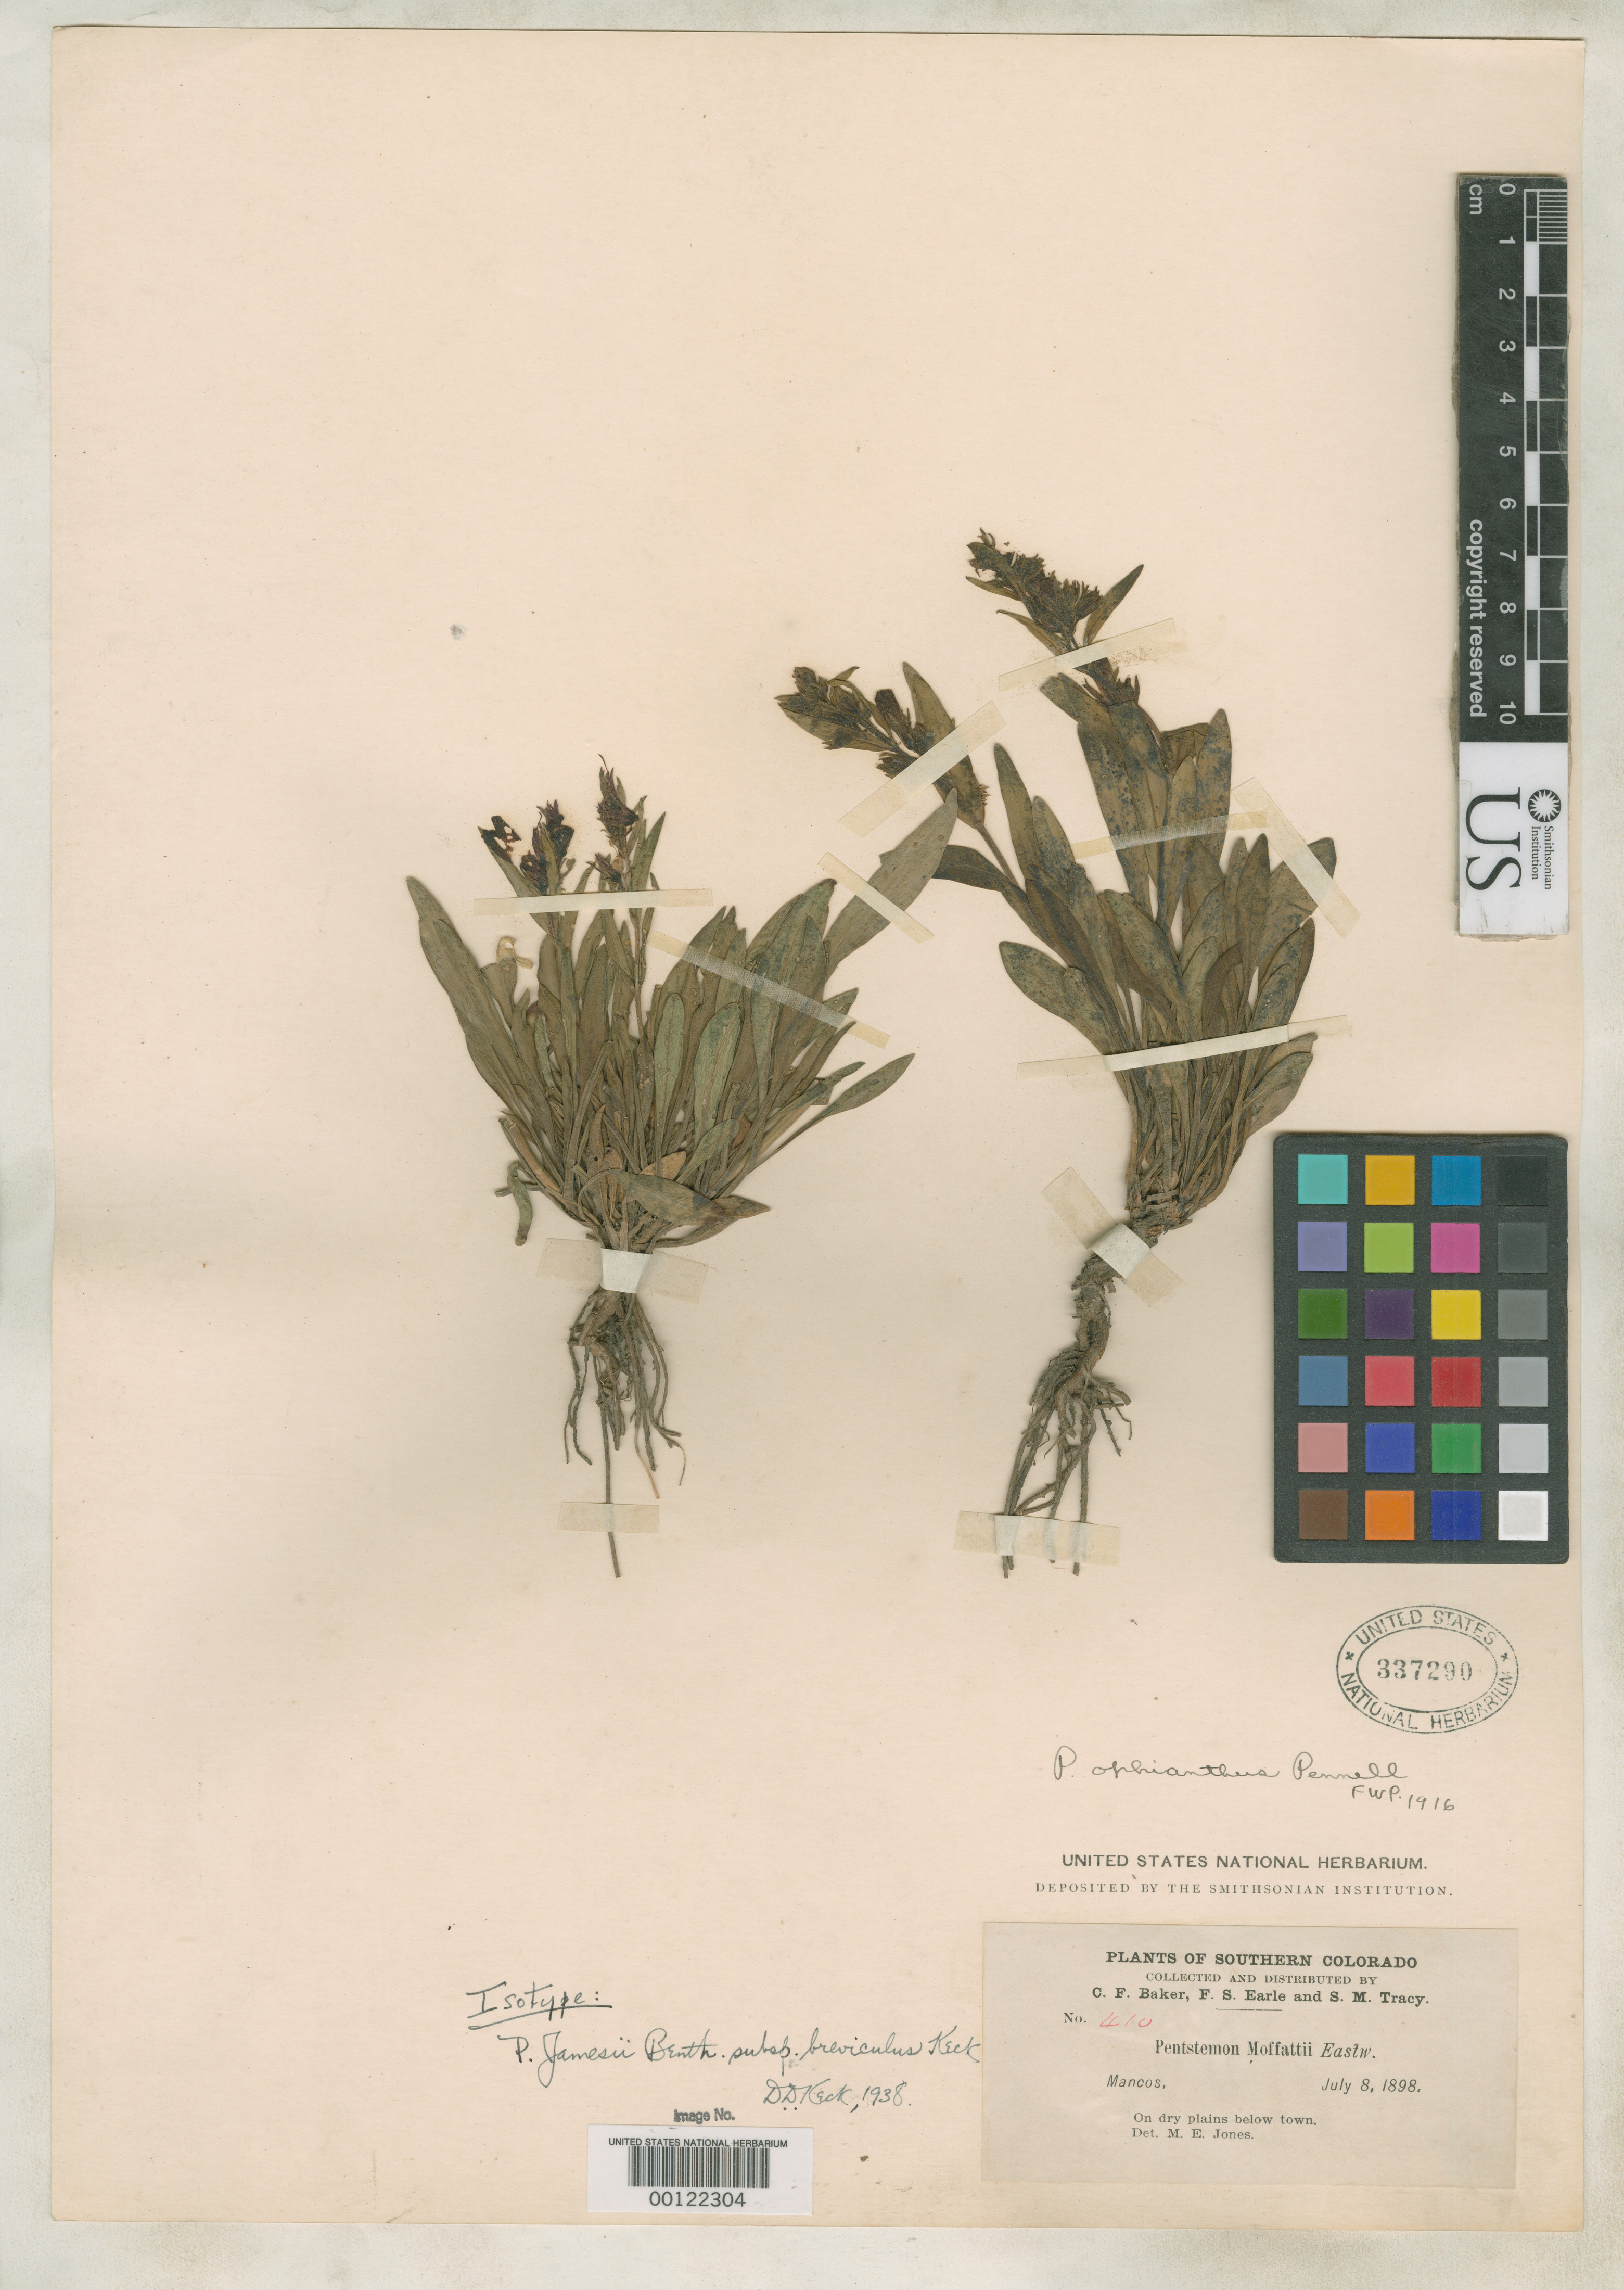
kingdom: Plantae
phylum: Tracheophyta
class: Magnoliopsida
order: Lamiales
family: Plantaginaceae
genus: Penstemon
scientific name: Penstemon jamesii subsp. breviculus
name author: D.D. Keck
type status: Isotype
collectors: C. F. Baker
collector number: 410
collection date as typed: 08 Jul 1898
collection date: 1898-07-08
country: United States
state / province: Colorado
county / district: Montezuma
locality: Mancos.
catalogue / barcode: US 337290